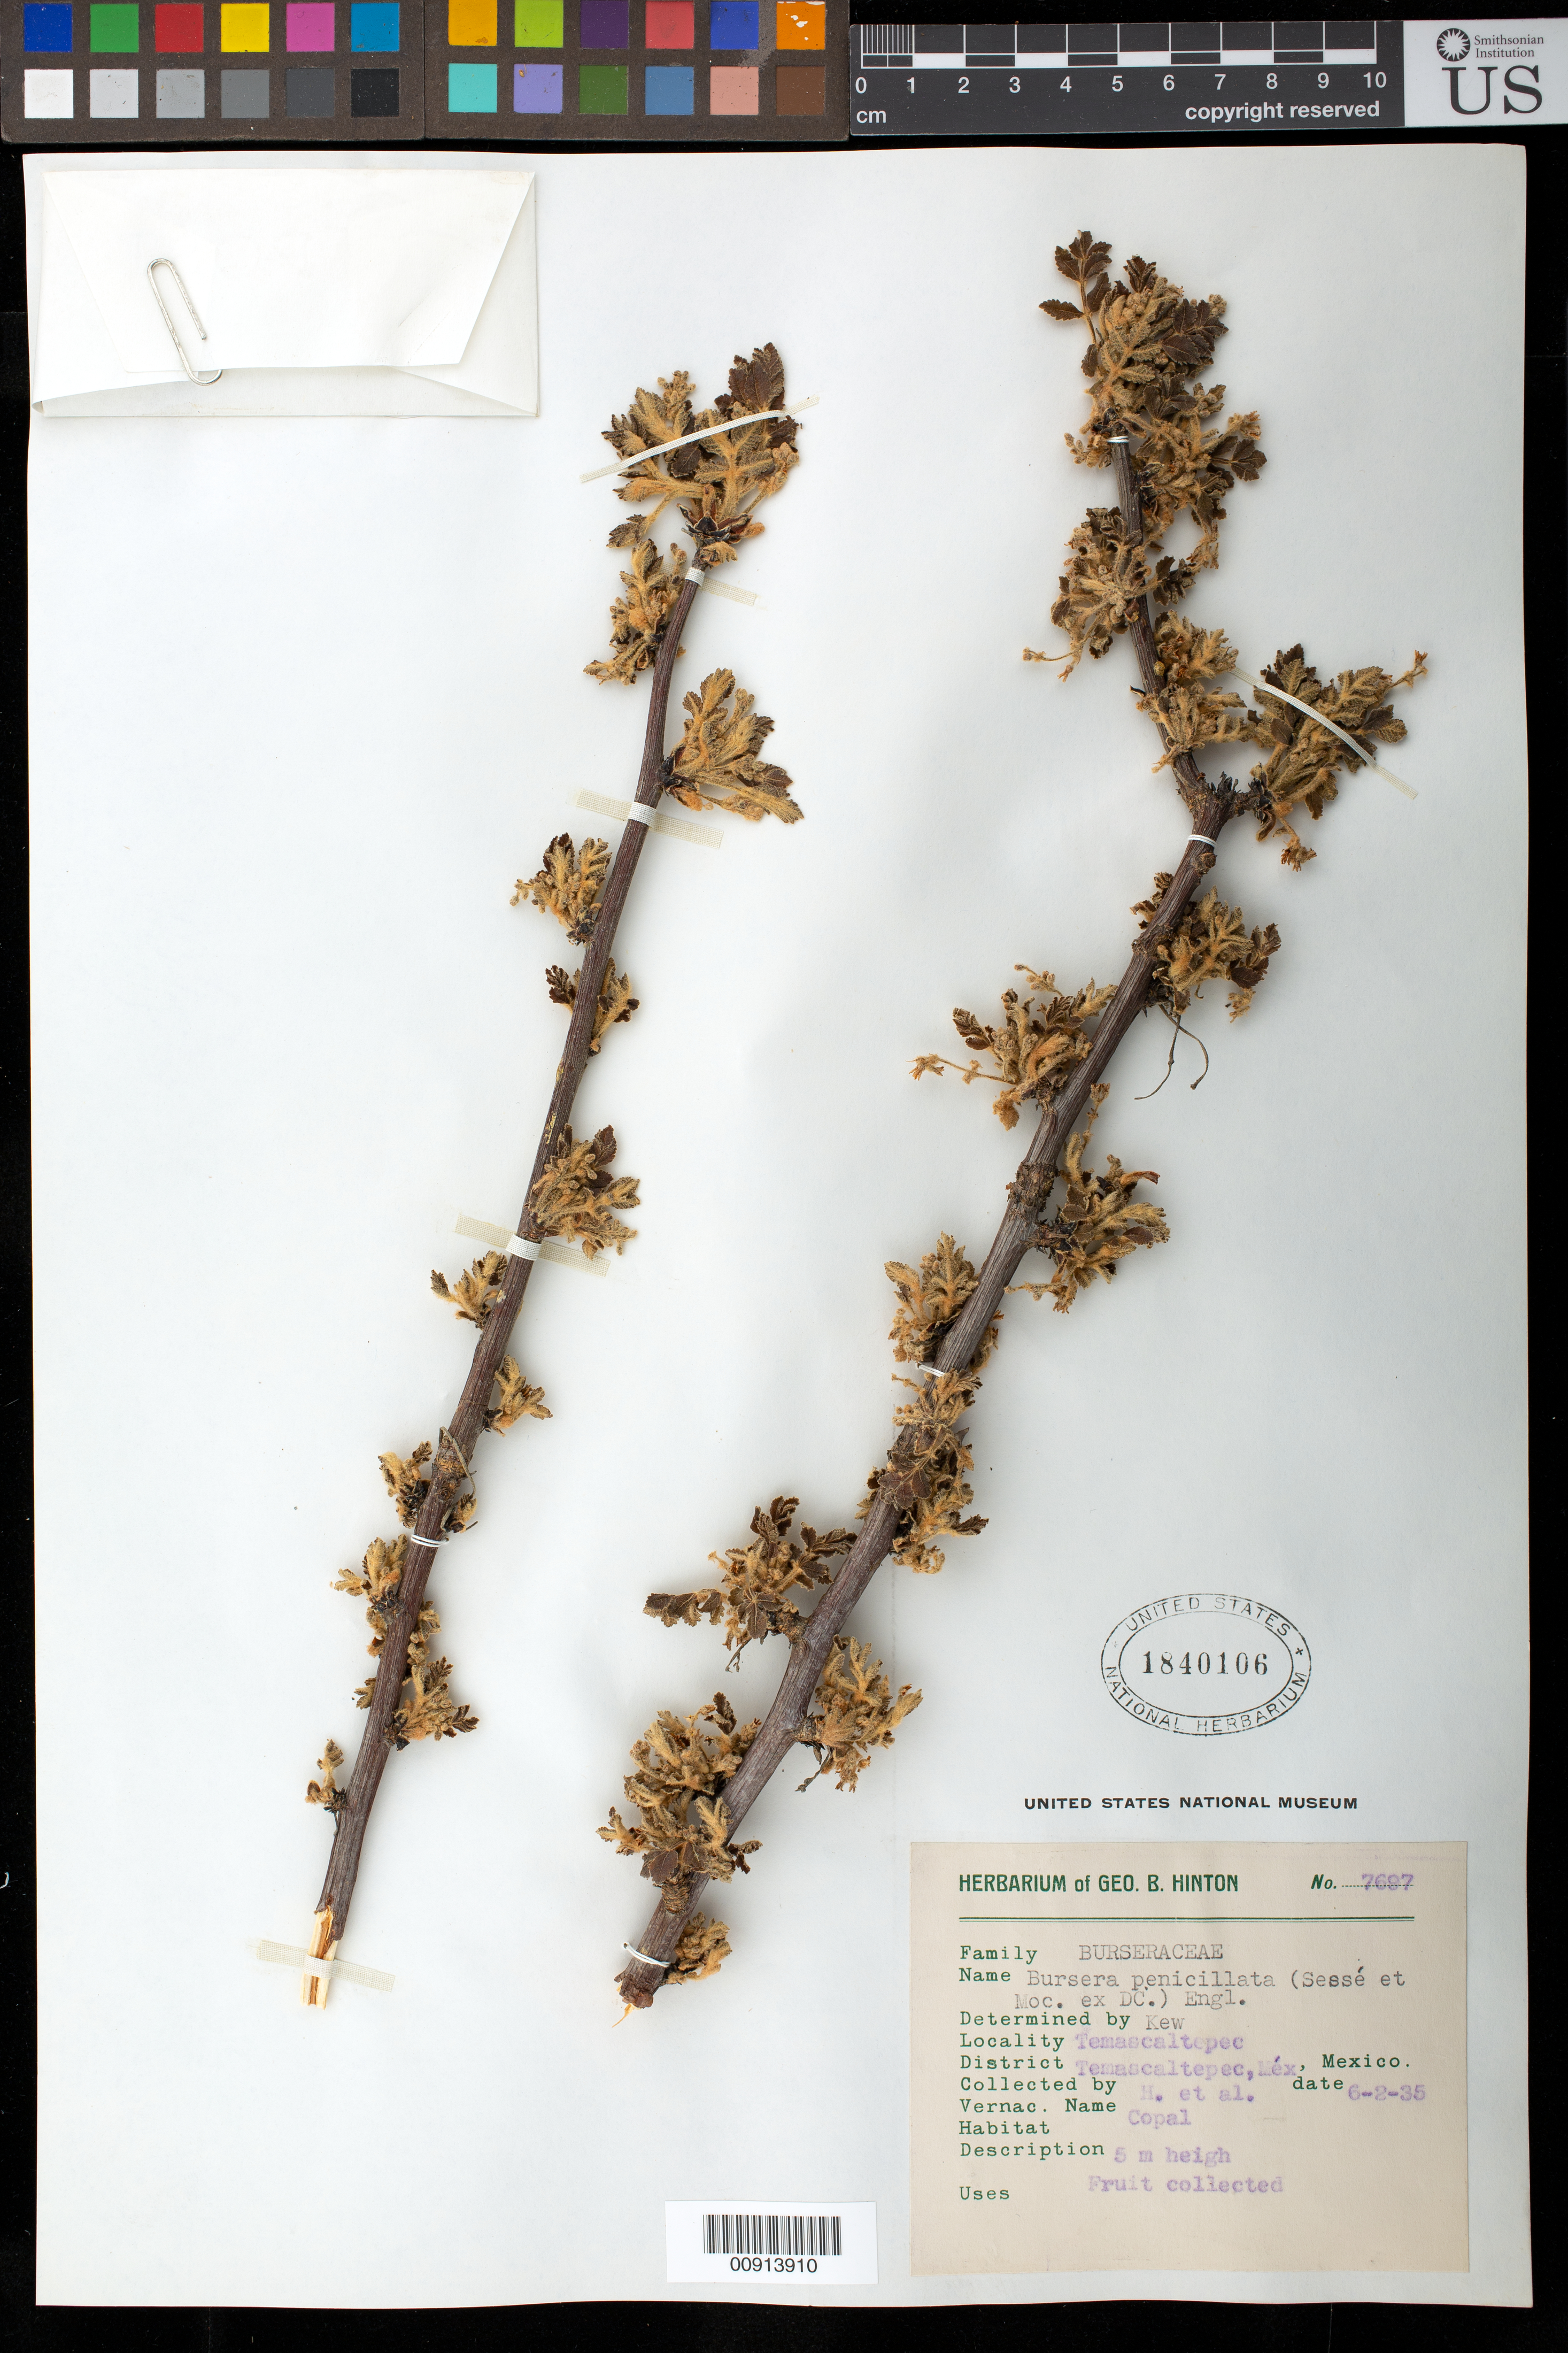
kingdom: Plantae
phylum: Tracheophyta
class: Magnoliopsida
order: Sapindales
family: Burseraceae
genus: Bursera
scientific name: Bursera penicillata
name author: (DC.) Engl.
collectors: G. B. Hinton & et al.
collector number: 7697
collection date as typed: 02 Jun 1935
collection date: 1935-06-02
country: Mexico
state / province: México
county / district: Temascaltepec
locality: Temascaltepec, District Temascaltepec, State of Mexico.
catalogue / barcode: US 1840106